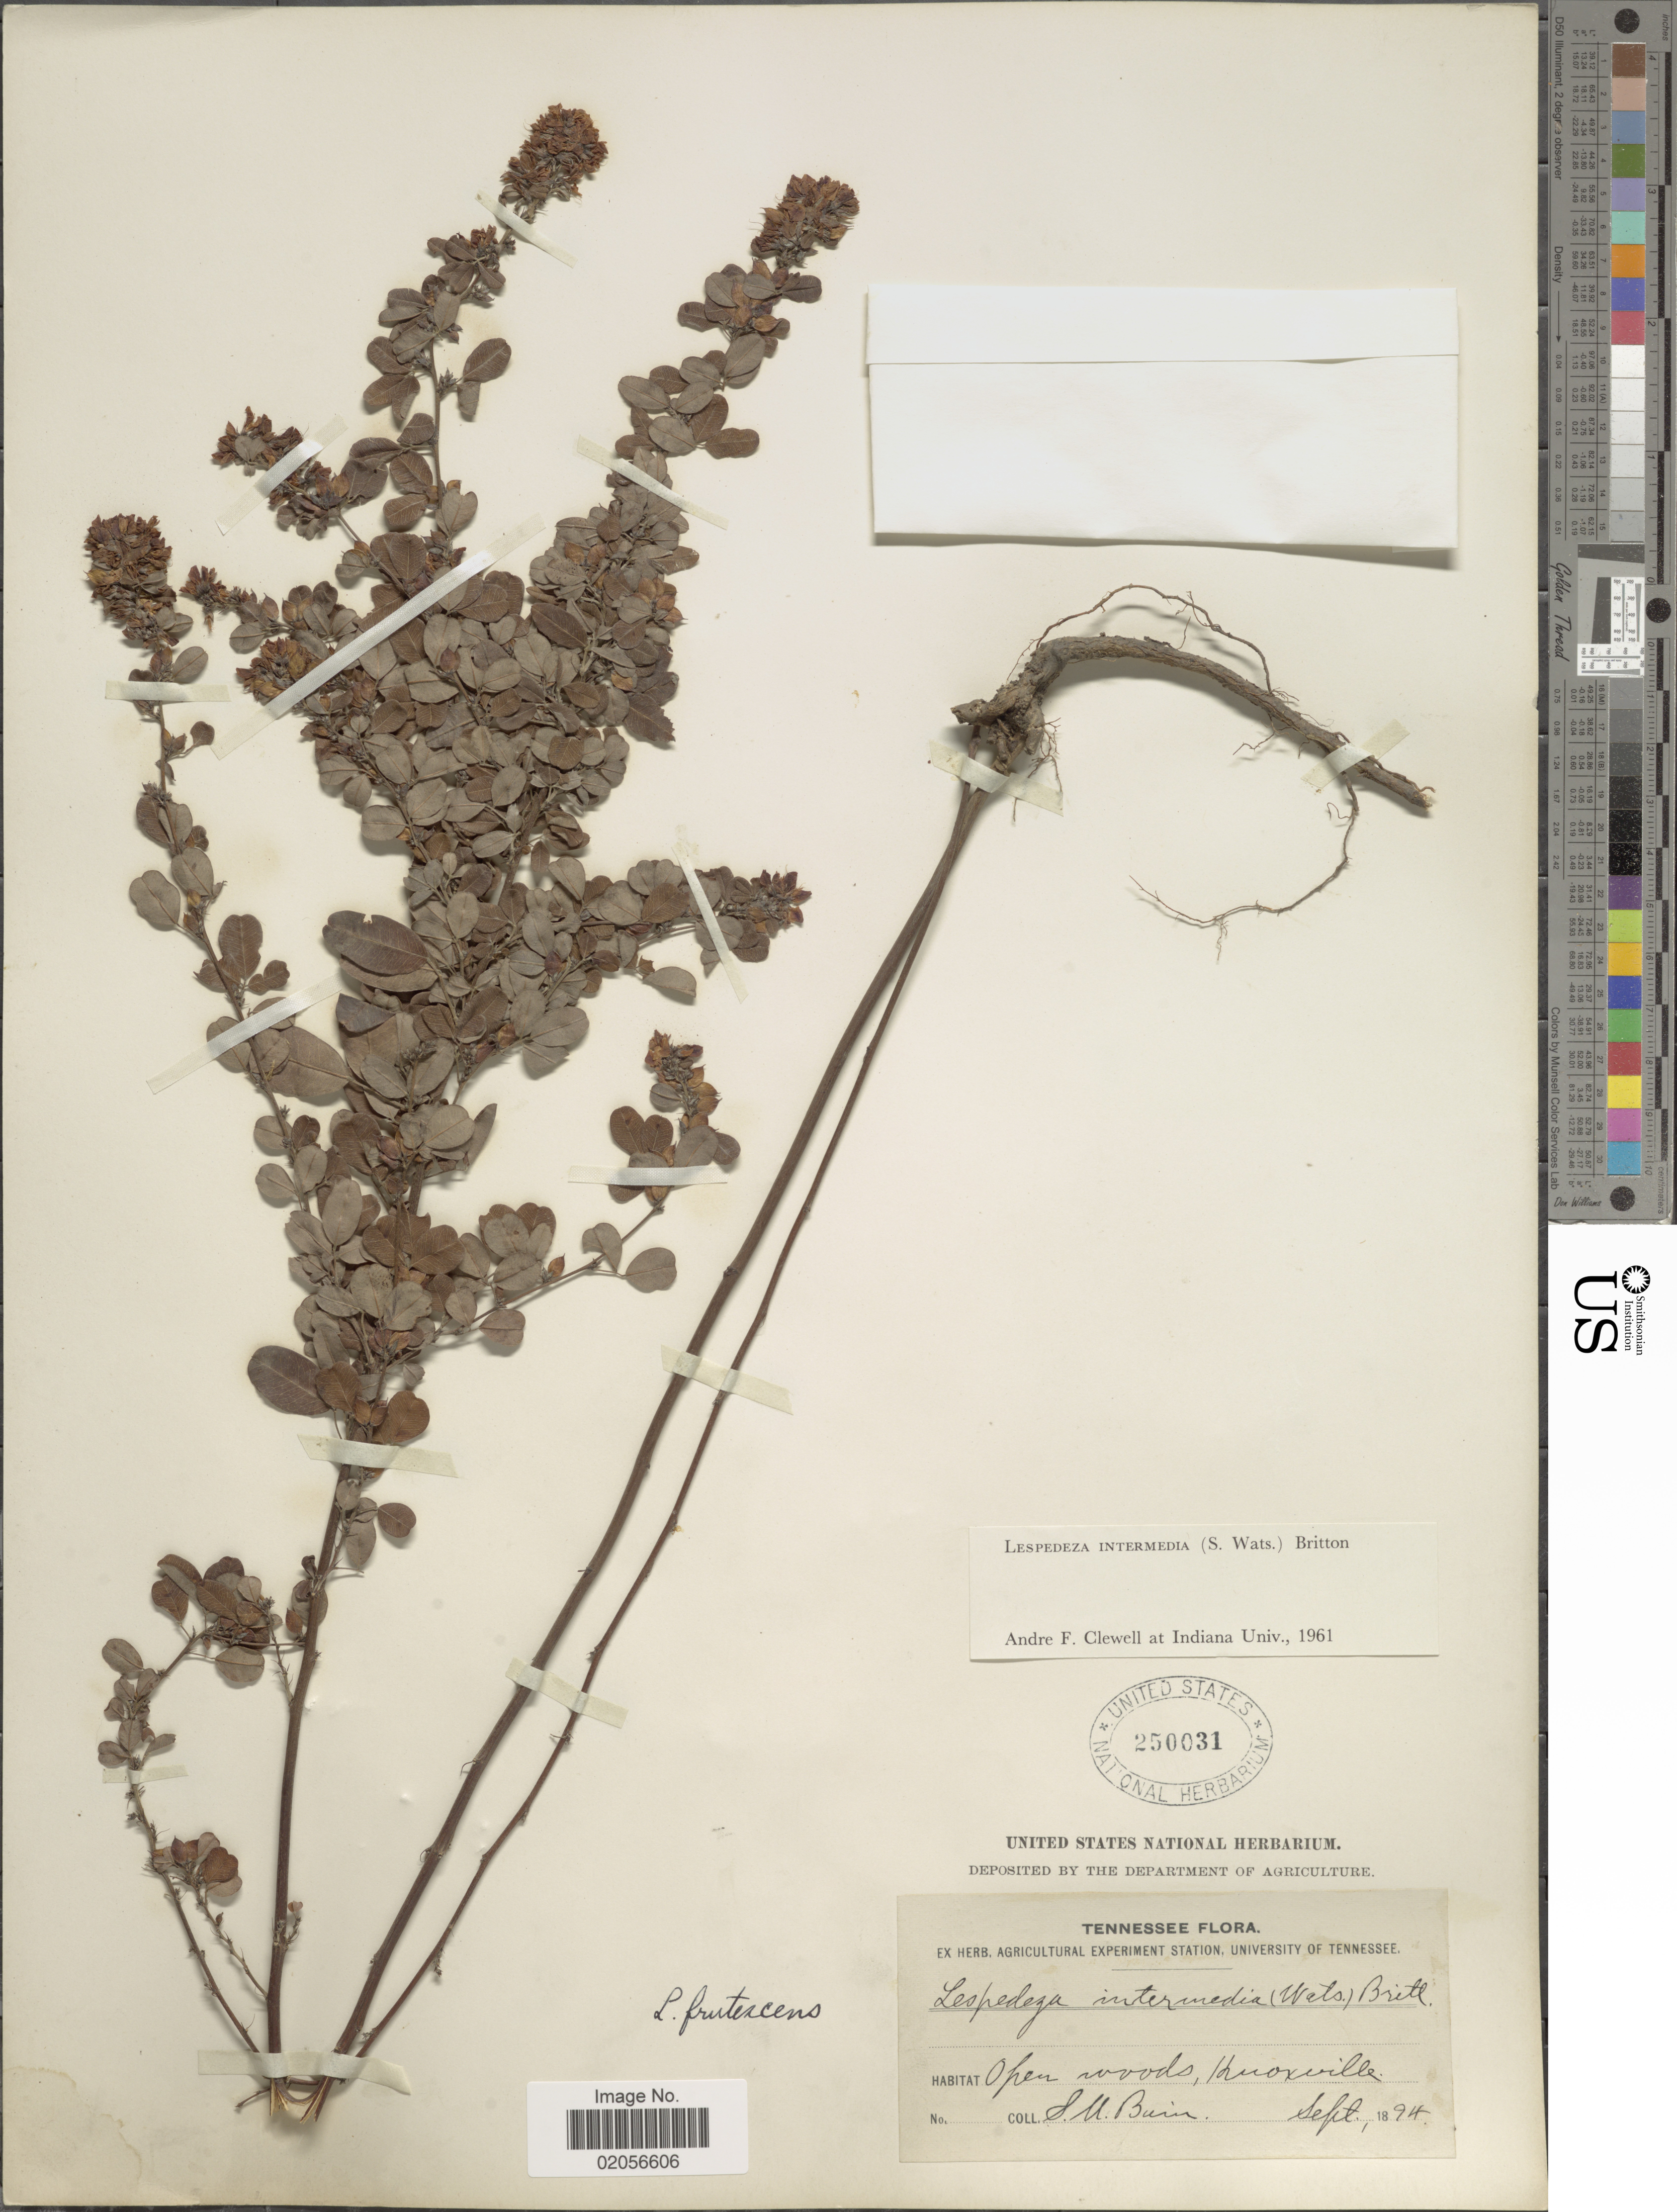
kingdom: Plantae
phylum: Tracheophyta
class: Magnoliopsida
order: Fabales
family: Fabaceae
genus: Lespedeza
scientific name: Lespedeza intermedia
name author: (S. Watson) Britton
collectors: S. M. Bain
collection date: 1894-09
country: United States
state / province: Tennessee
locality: Open woods, Knoxville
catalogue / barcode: US 250031